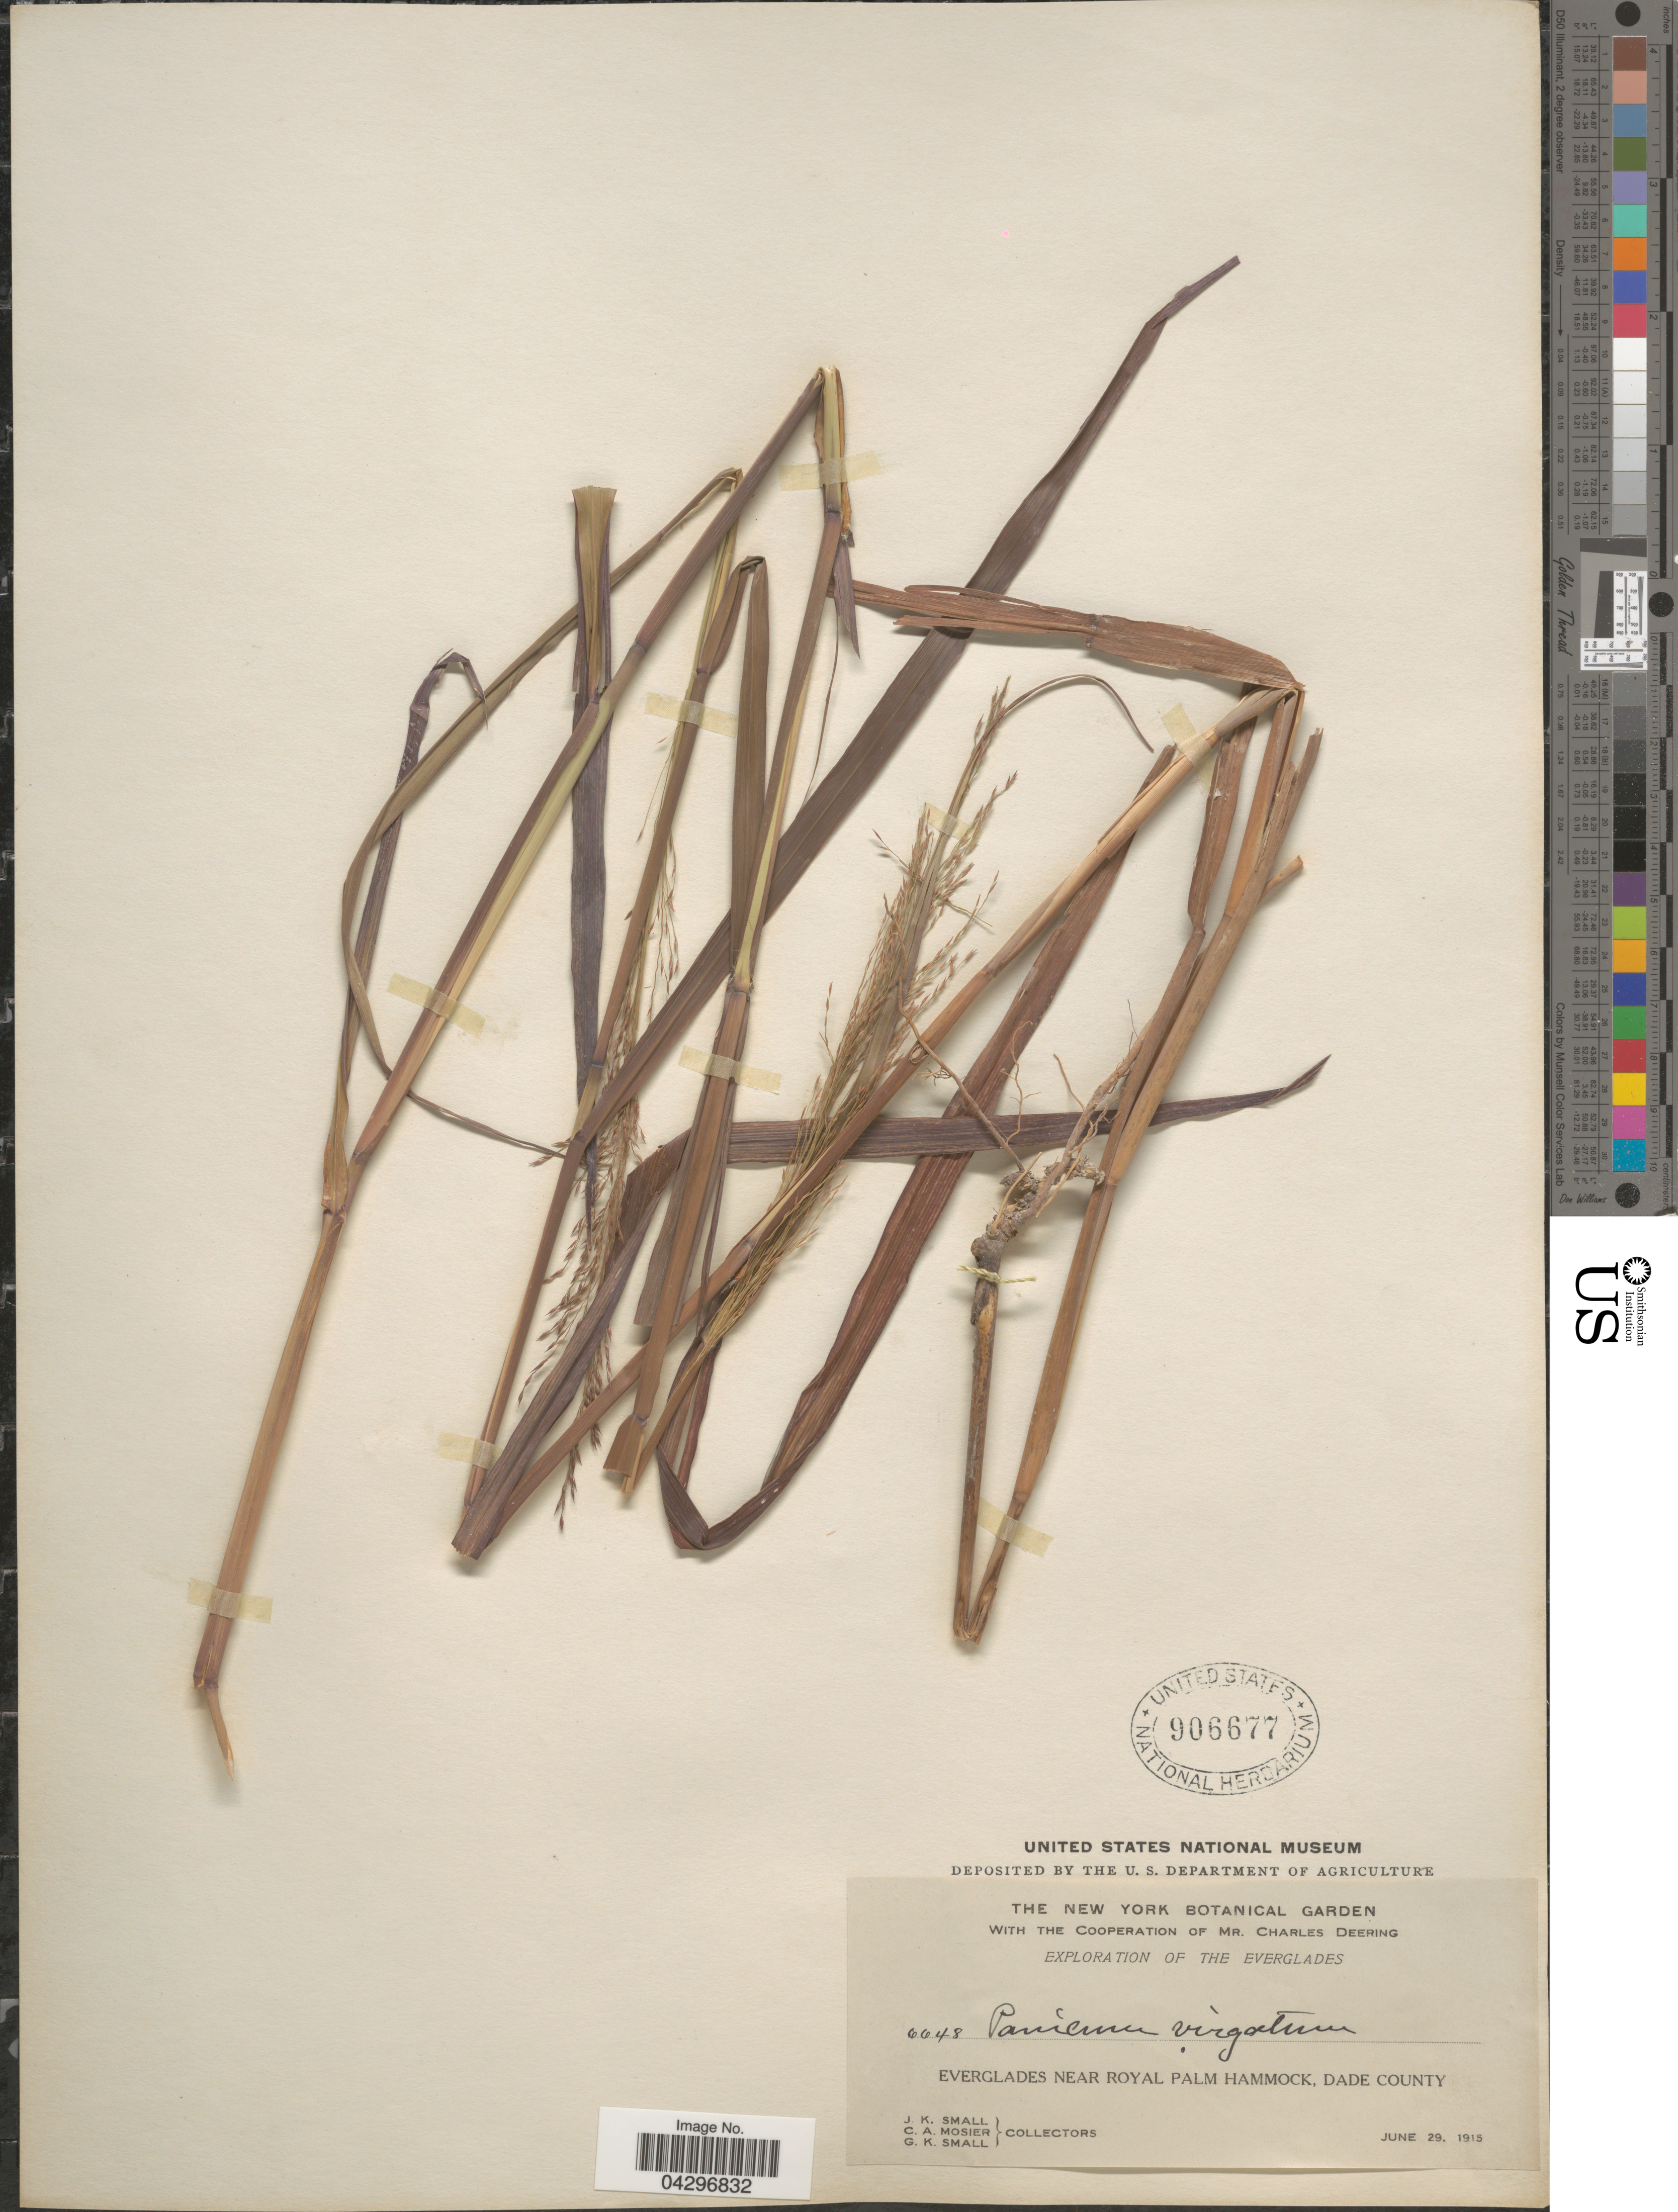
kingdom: Plantae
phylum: Tracheophyta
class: Liliopsida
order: Poales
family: Poaceae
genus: Panicum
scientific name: Panicum virgatum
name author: L.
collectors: J. K. Small, C. A. Mosier & G. K. Small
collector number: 6648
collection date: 1915-06-29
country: United States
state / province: Florida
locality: Exploration of the Everglades. Everglades near Royal Palm Hammock, Dade County.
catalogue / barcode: US 906677